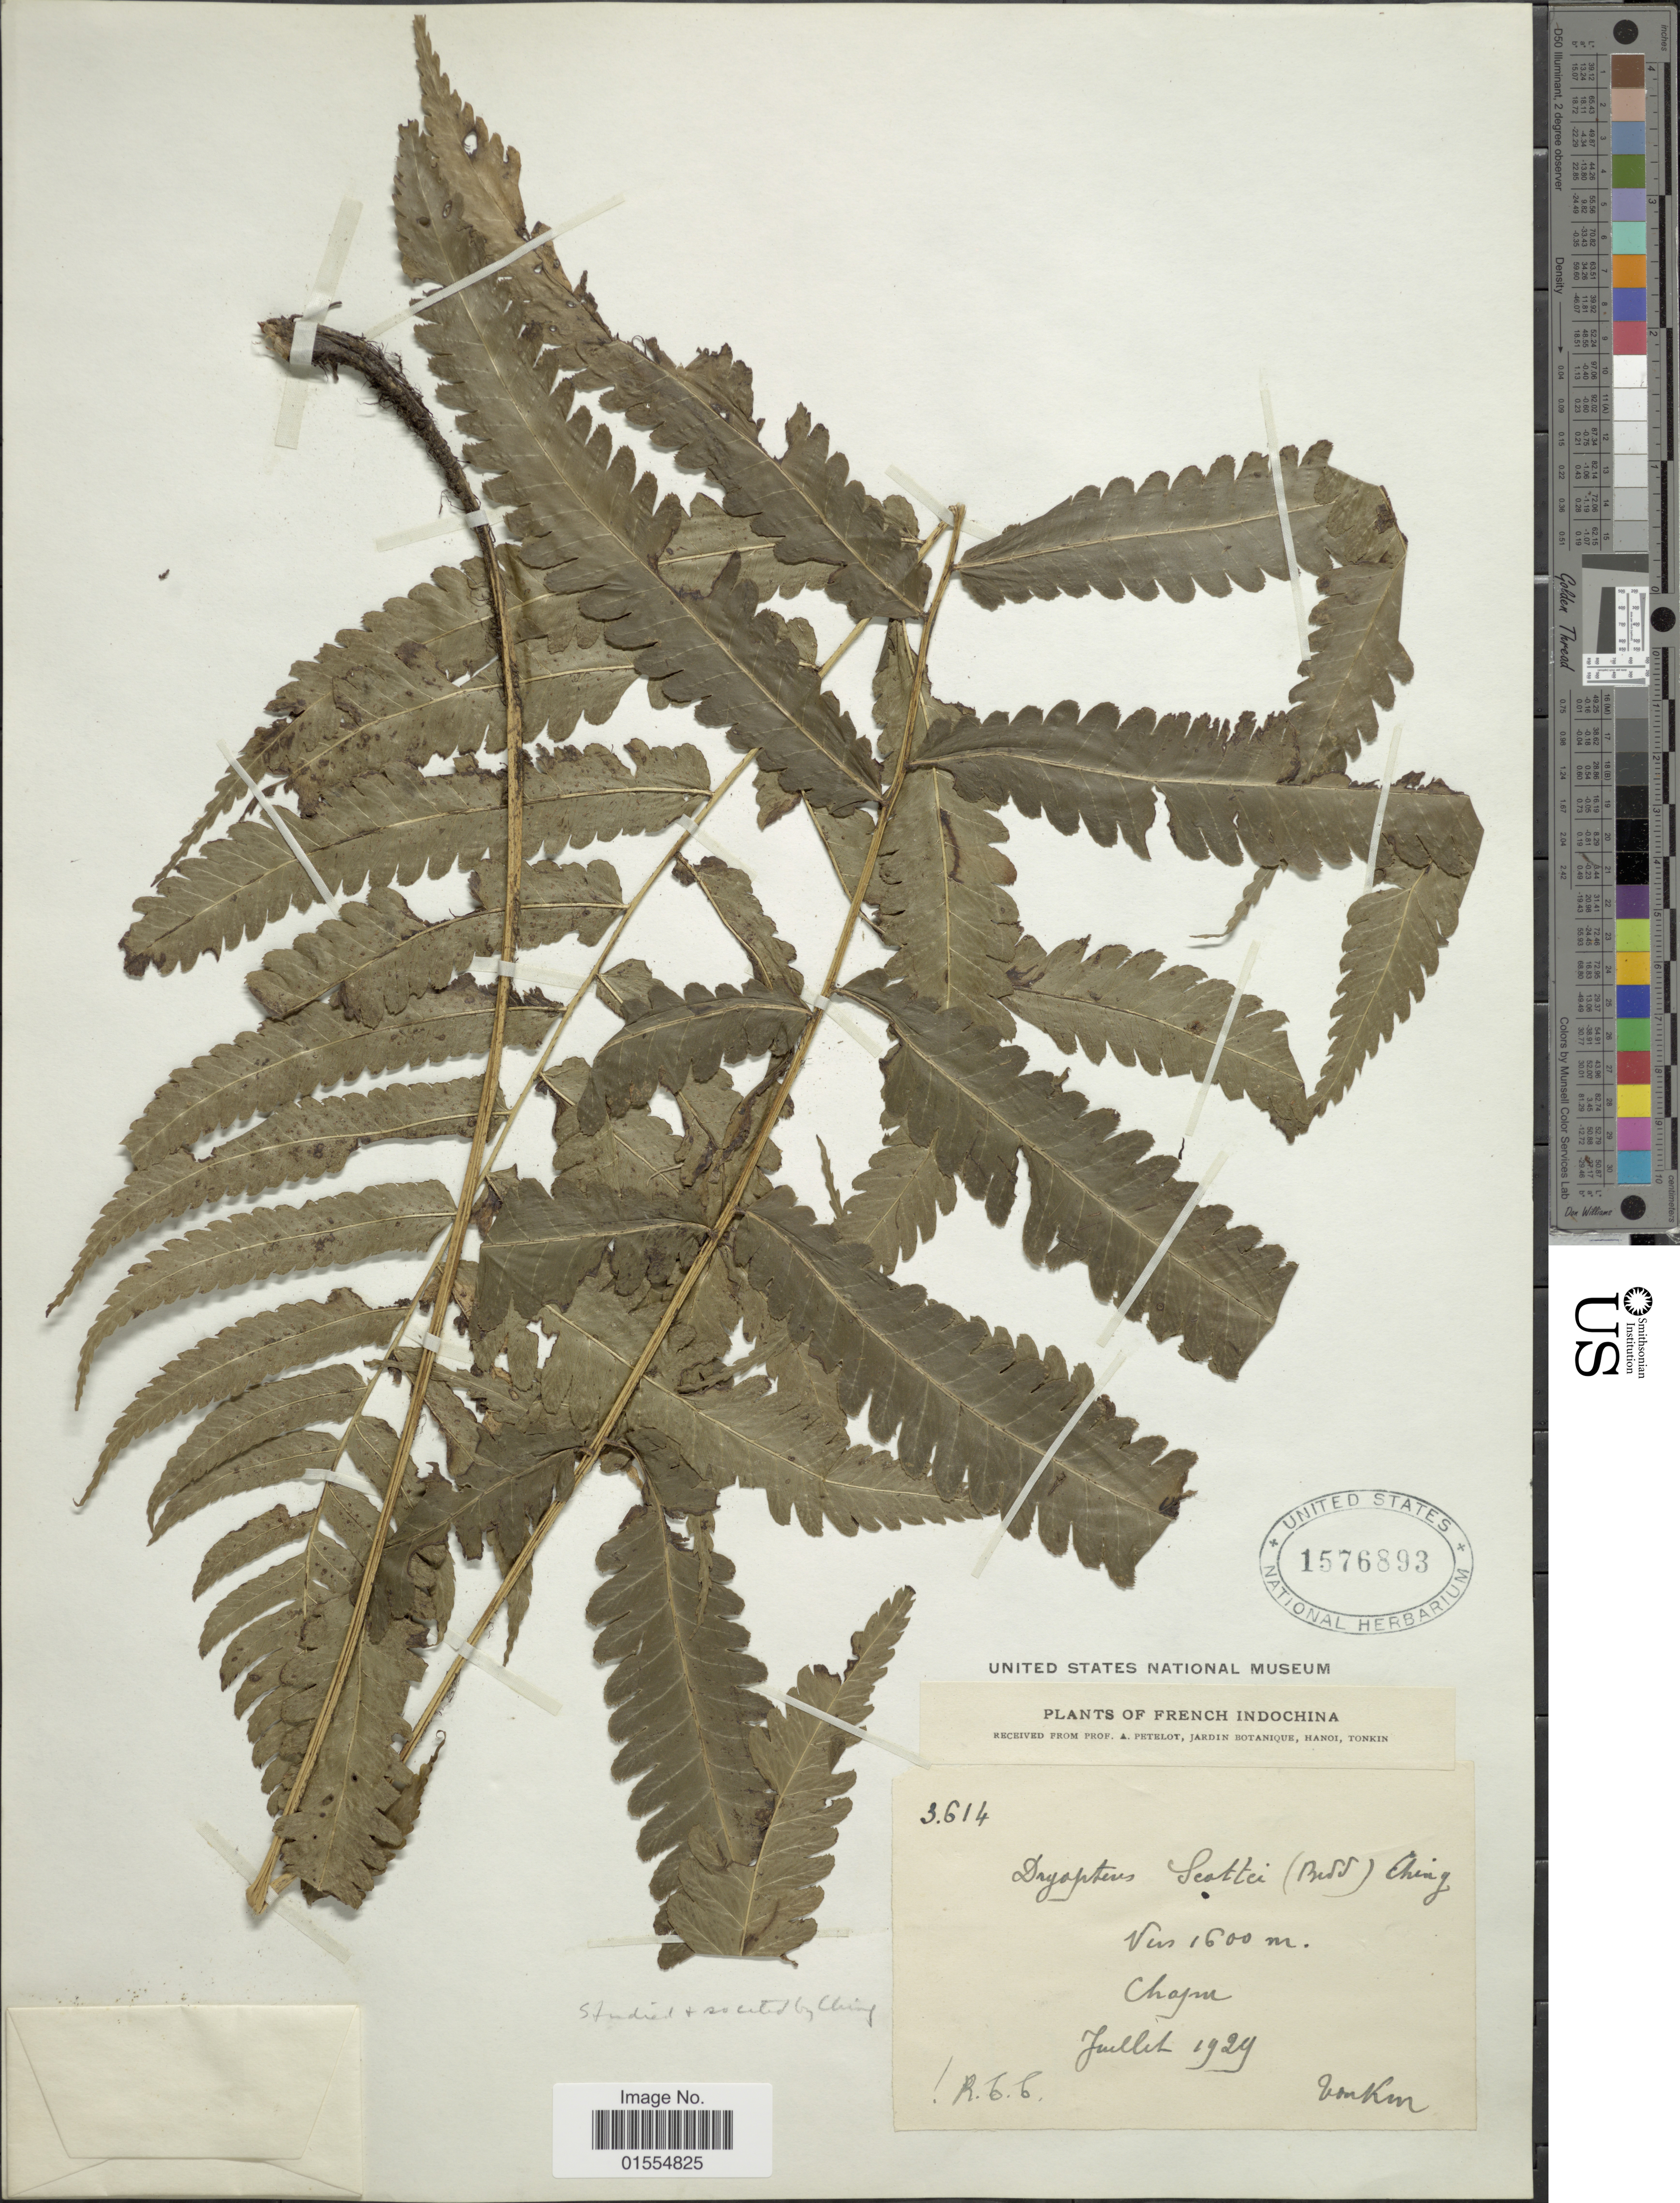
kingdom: Plantae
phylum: Tracheophyta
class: Polypodiopsida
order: Polypodiales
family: Dryopteridaceae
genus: Dryopteris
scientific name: Dryopteris scottii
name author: (Bedd.) Ching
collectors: A. Petelot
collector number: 3614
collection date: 1929-07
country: Vietnam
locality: Tonkin. French Indochina, Chapa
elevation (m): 1600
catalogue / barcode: US 1576893